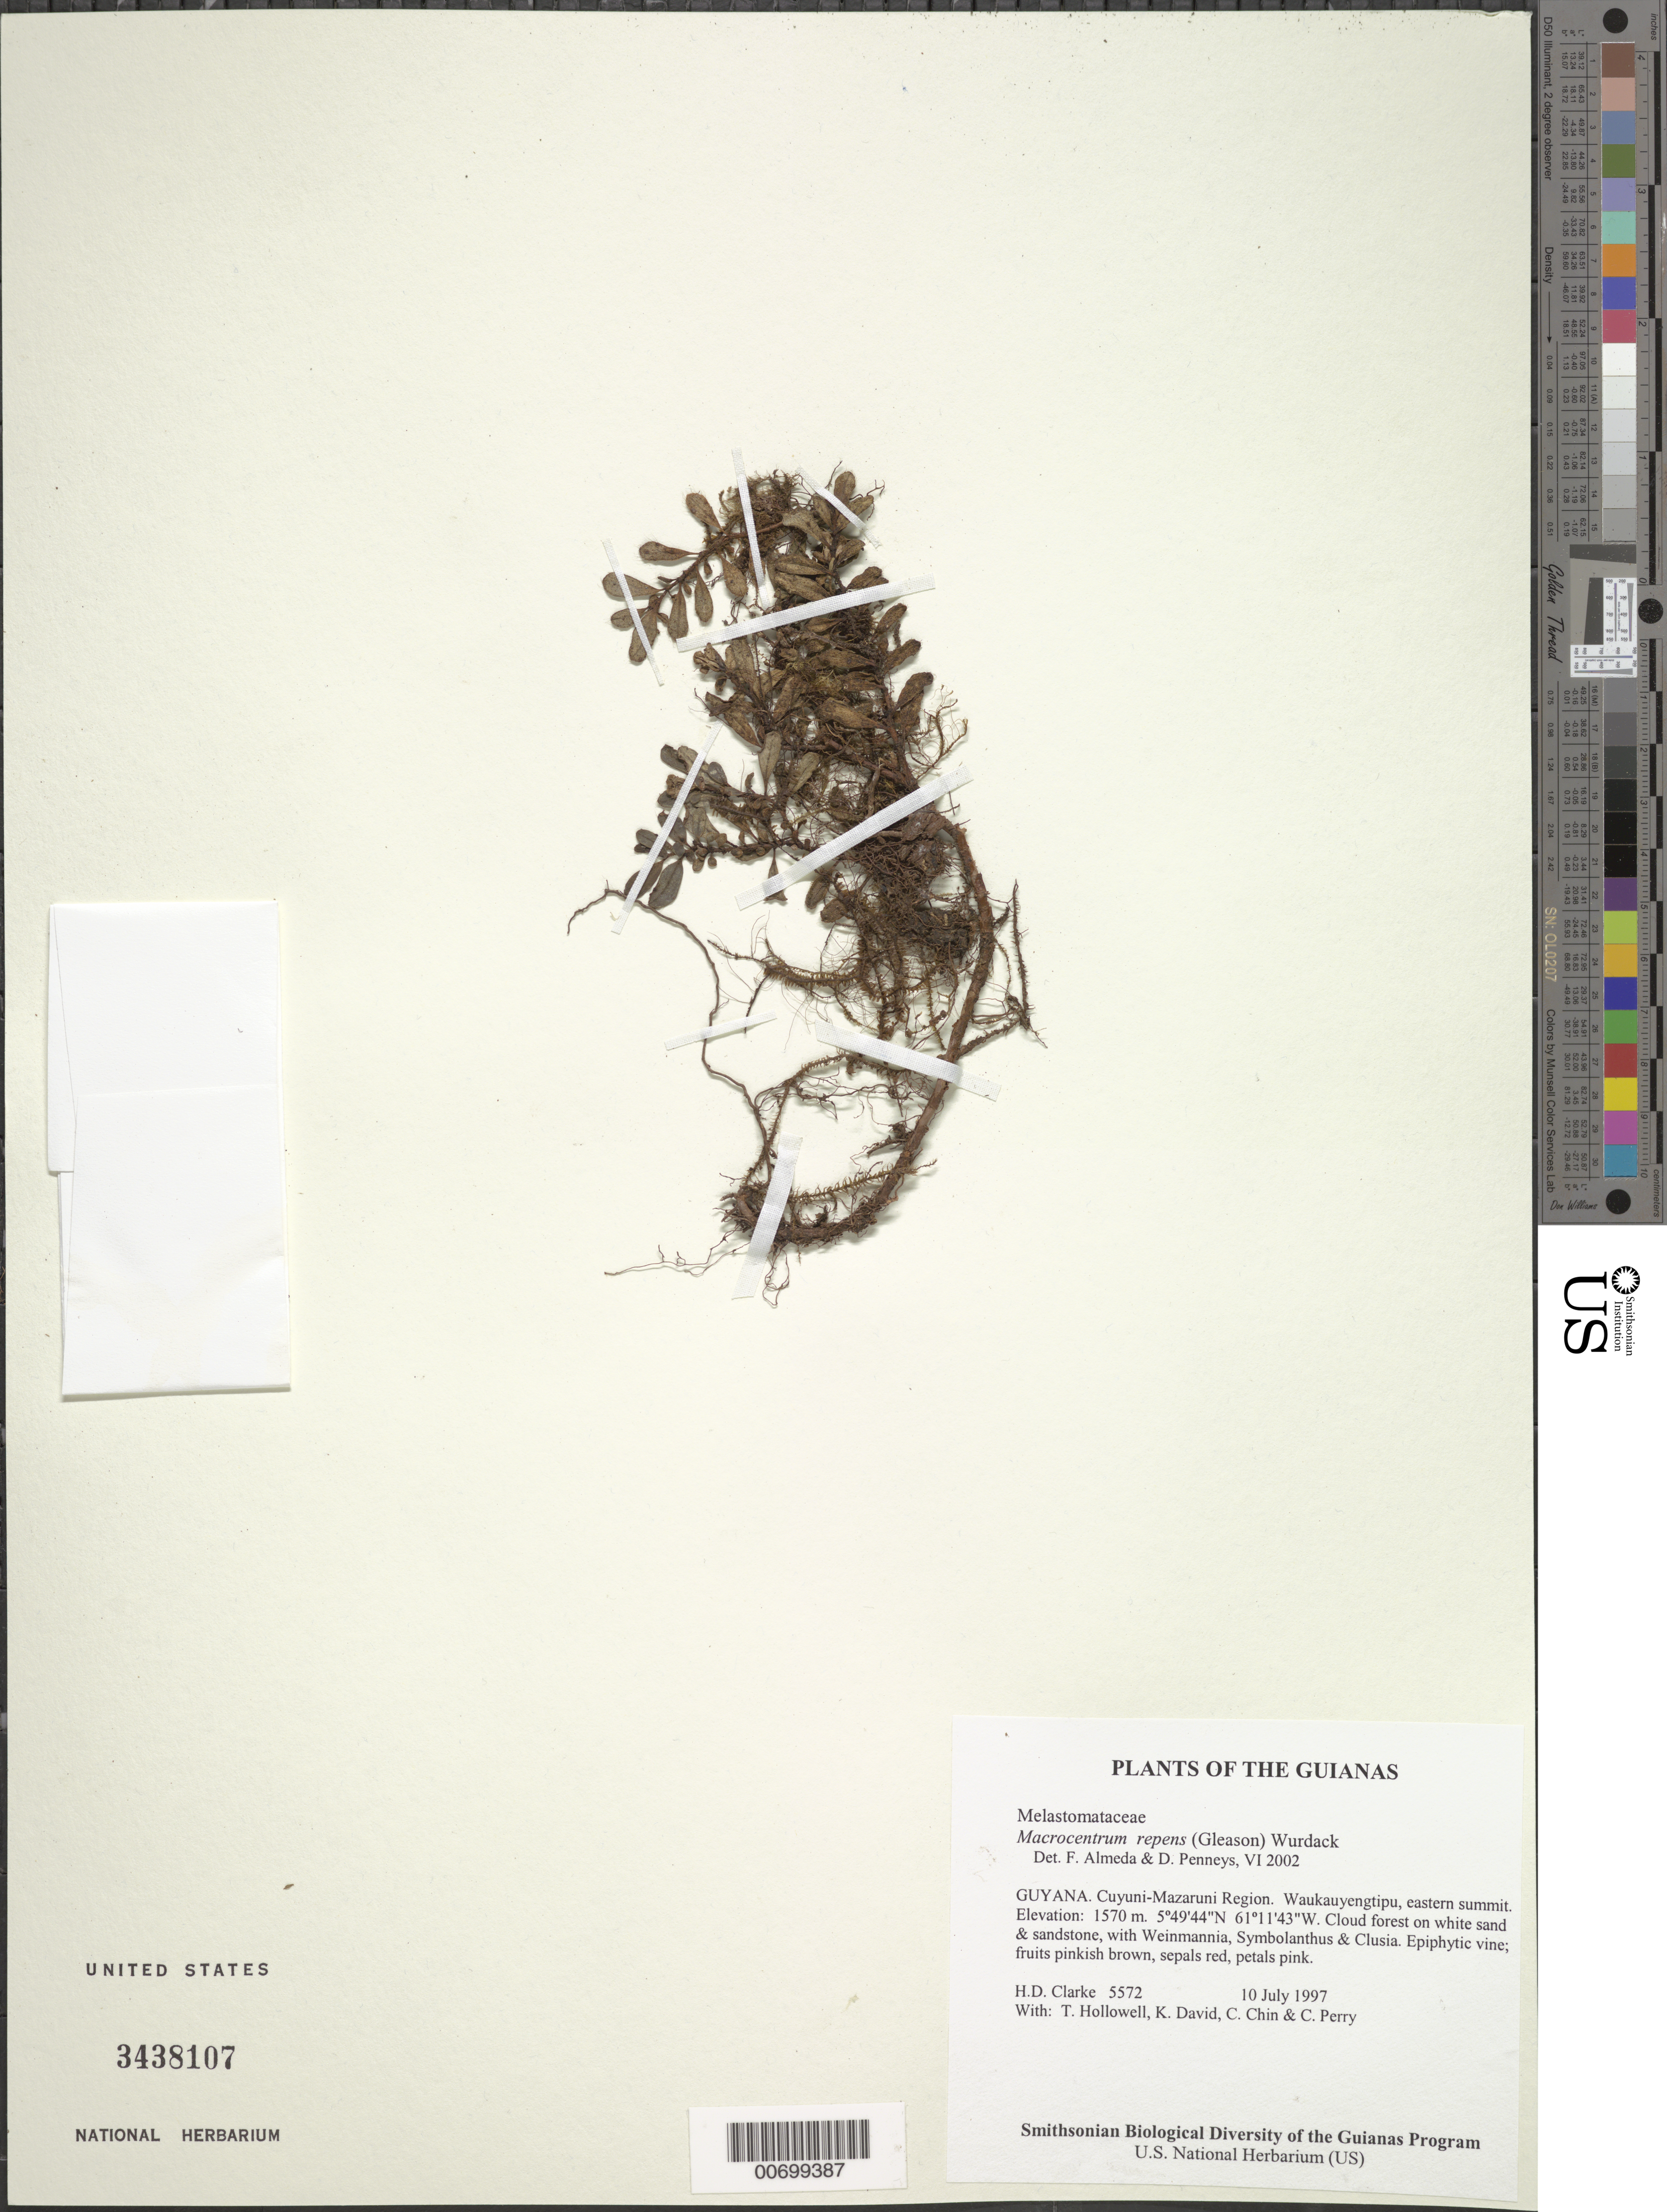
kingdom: Plantae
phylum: Tracheophyta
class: Magnoliopsida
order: Myrtales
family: Melastomataceae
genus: Macrocentrum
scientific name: Macrocentrum repens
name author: (Gleason) Wurdack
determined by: Almeda, F.; Penneys, D. S.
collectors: H. D. Clarke, T. Hollowell, K. David, C. Chin & C. Perry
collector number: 5572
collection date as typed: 10 July 1997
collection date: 1997-07-10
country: Guyana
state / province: Cuyuni-Mazaruni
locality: Waukauyengtipu, eastern summit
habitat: Cloud forest on white sand & sandstone, with Weinmannia, Symbolanthus & Clusia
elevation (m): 1570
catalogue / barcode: US 3438107